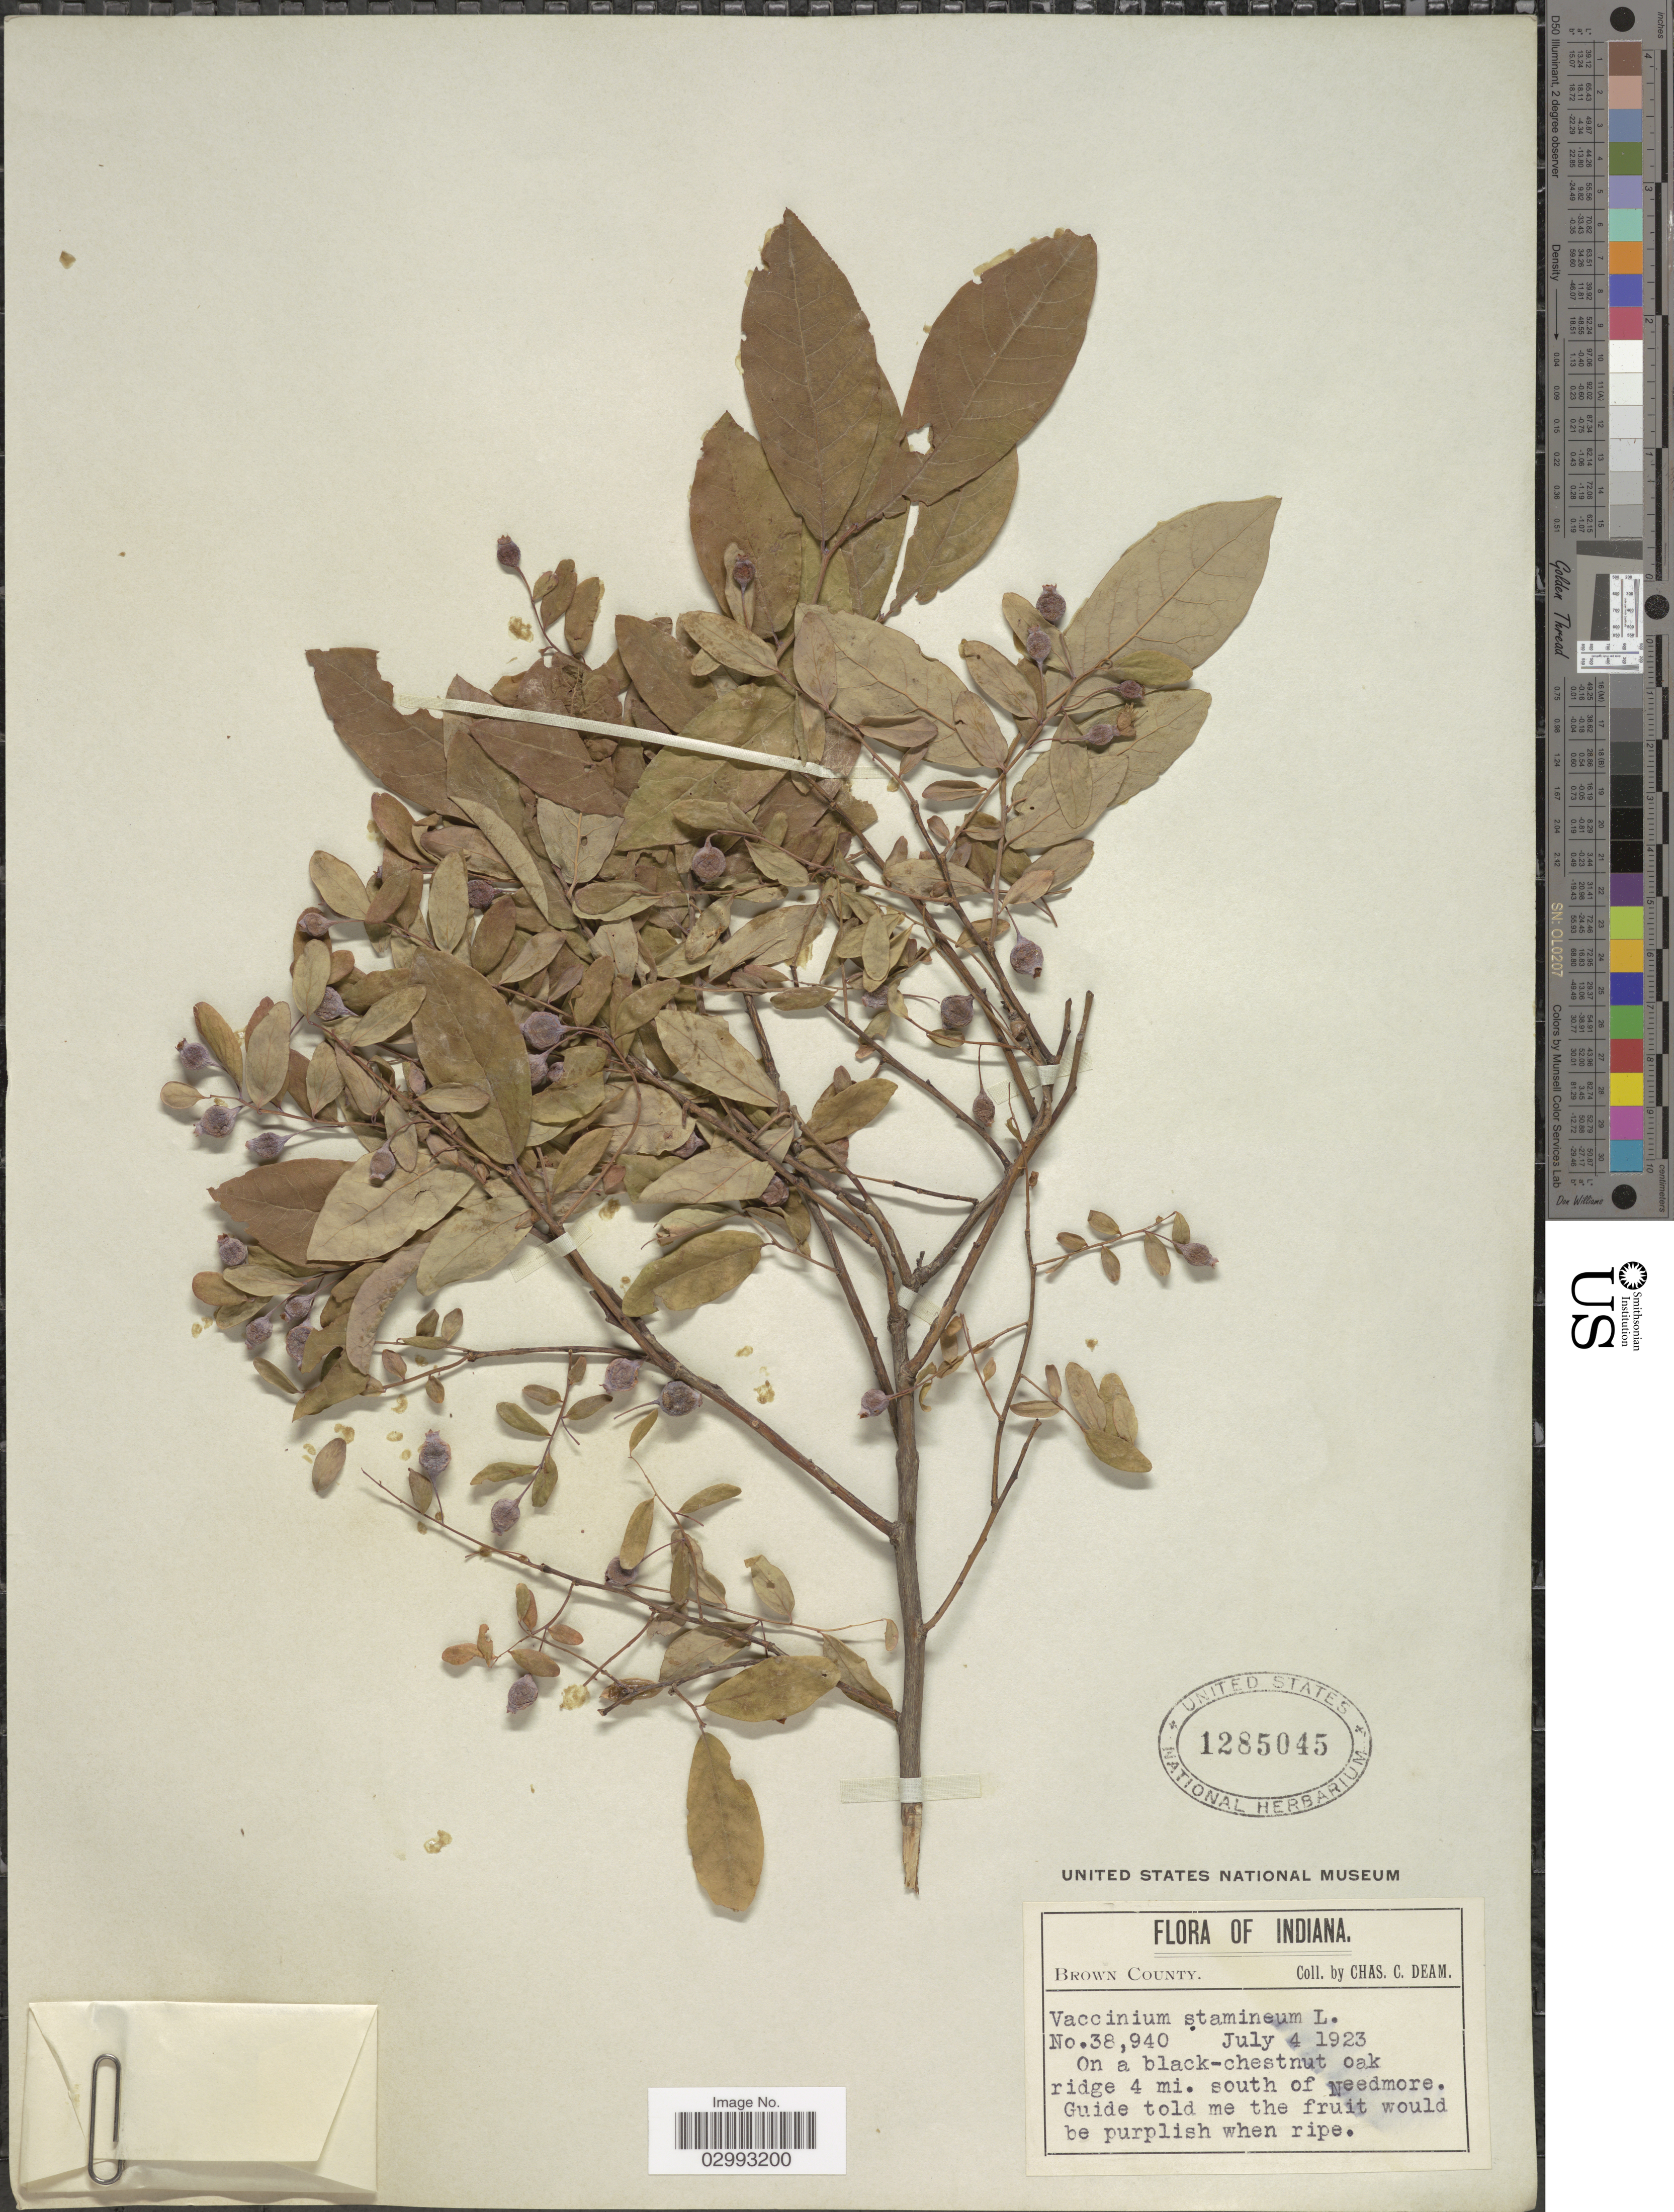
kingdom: Plantae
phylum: Tracheophyta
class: Magnoliopsida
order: Ericales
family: Ericaceae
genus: Polycodium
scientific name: Polycodium stamineum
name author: (L.) Greene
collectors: C. C. Deam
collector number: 38940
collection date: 1923-07-04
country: United States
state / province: Indiana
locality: Brown County. 4 mi. south of Needmore.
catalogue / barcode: US 1285045